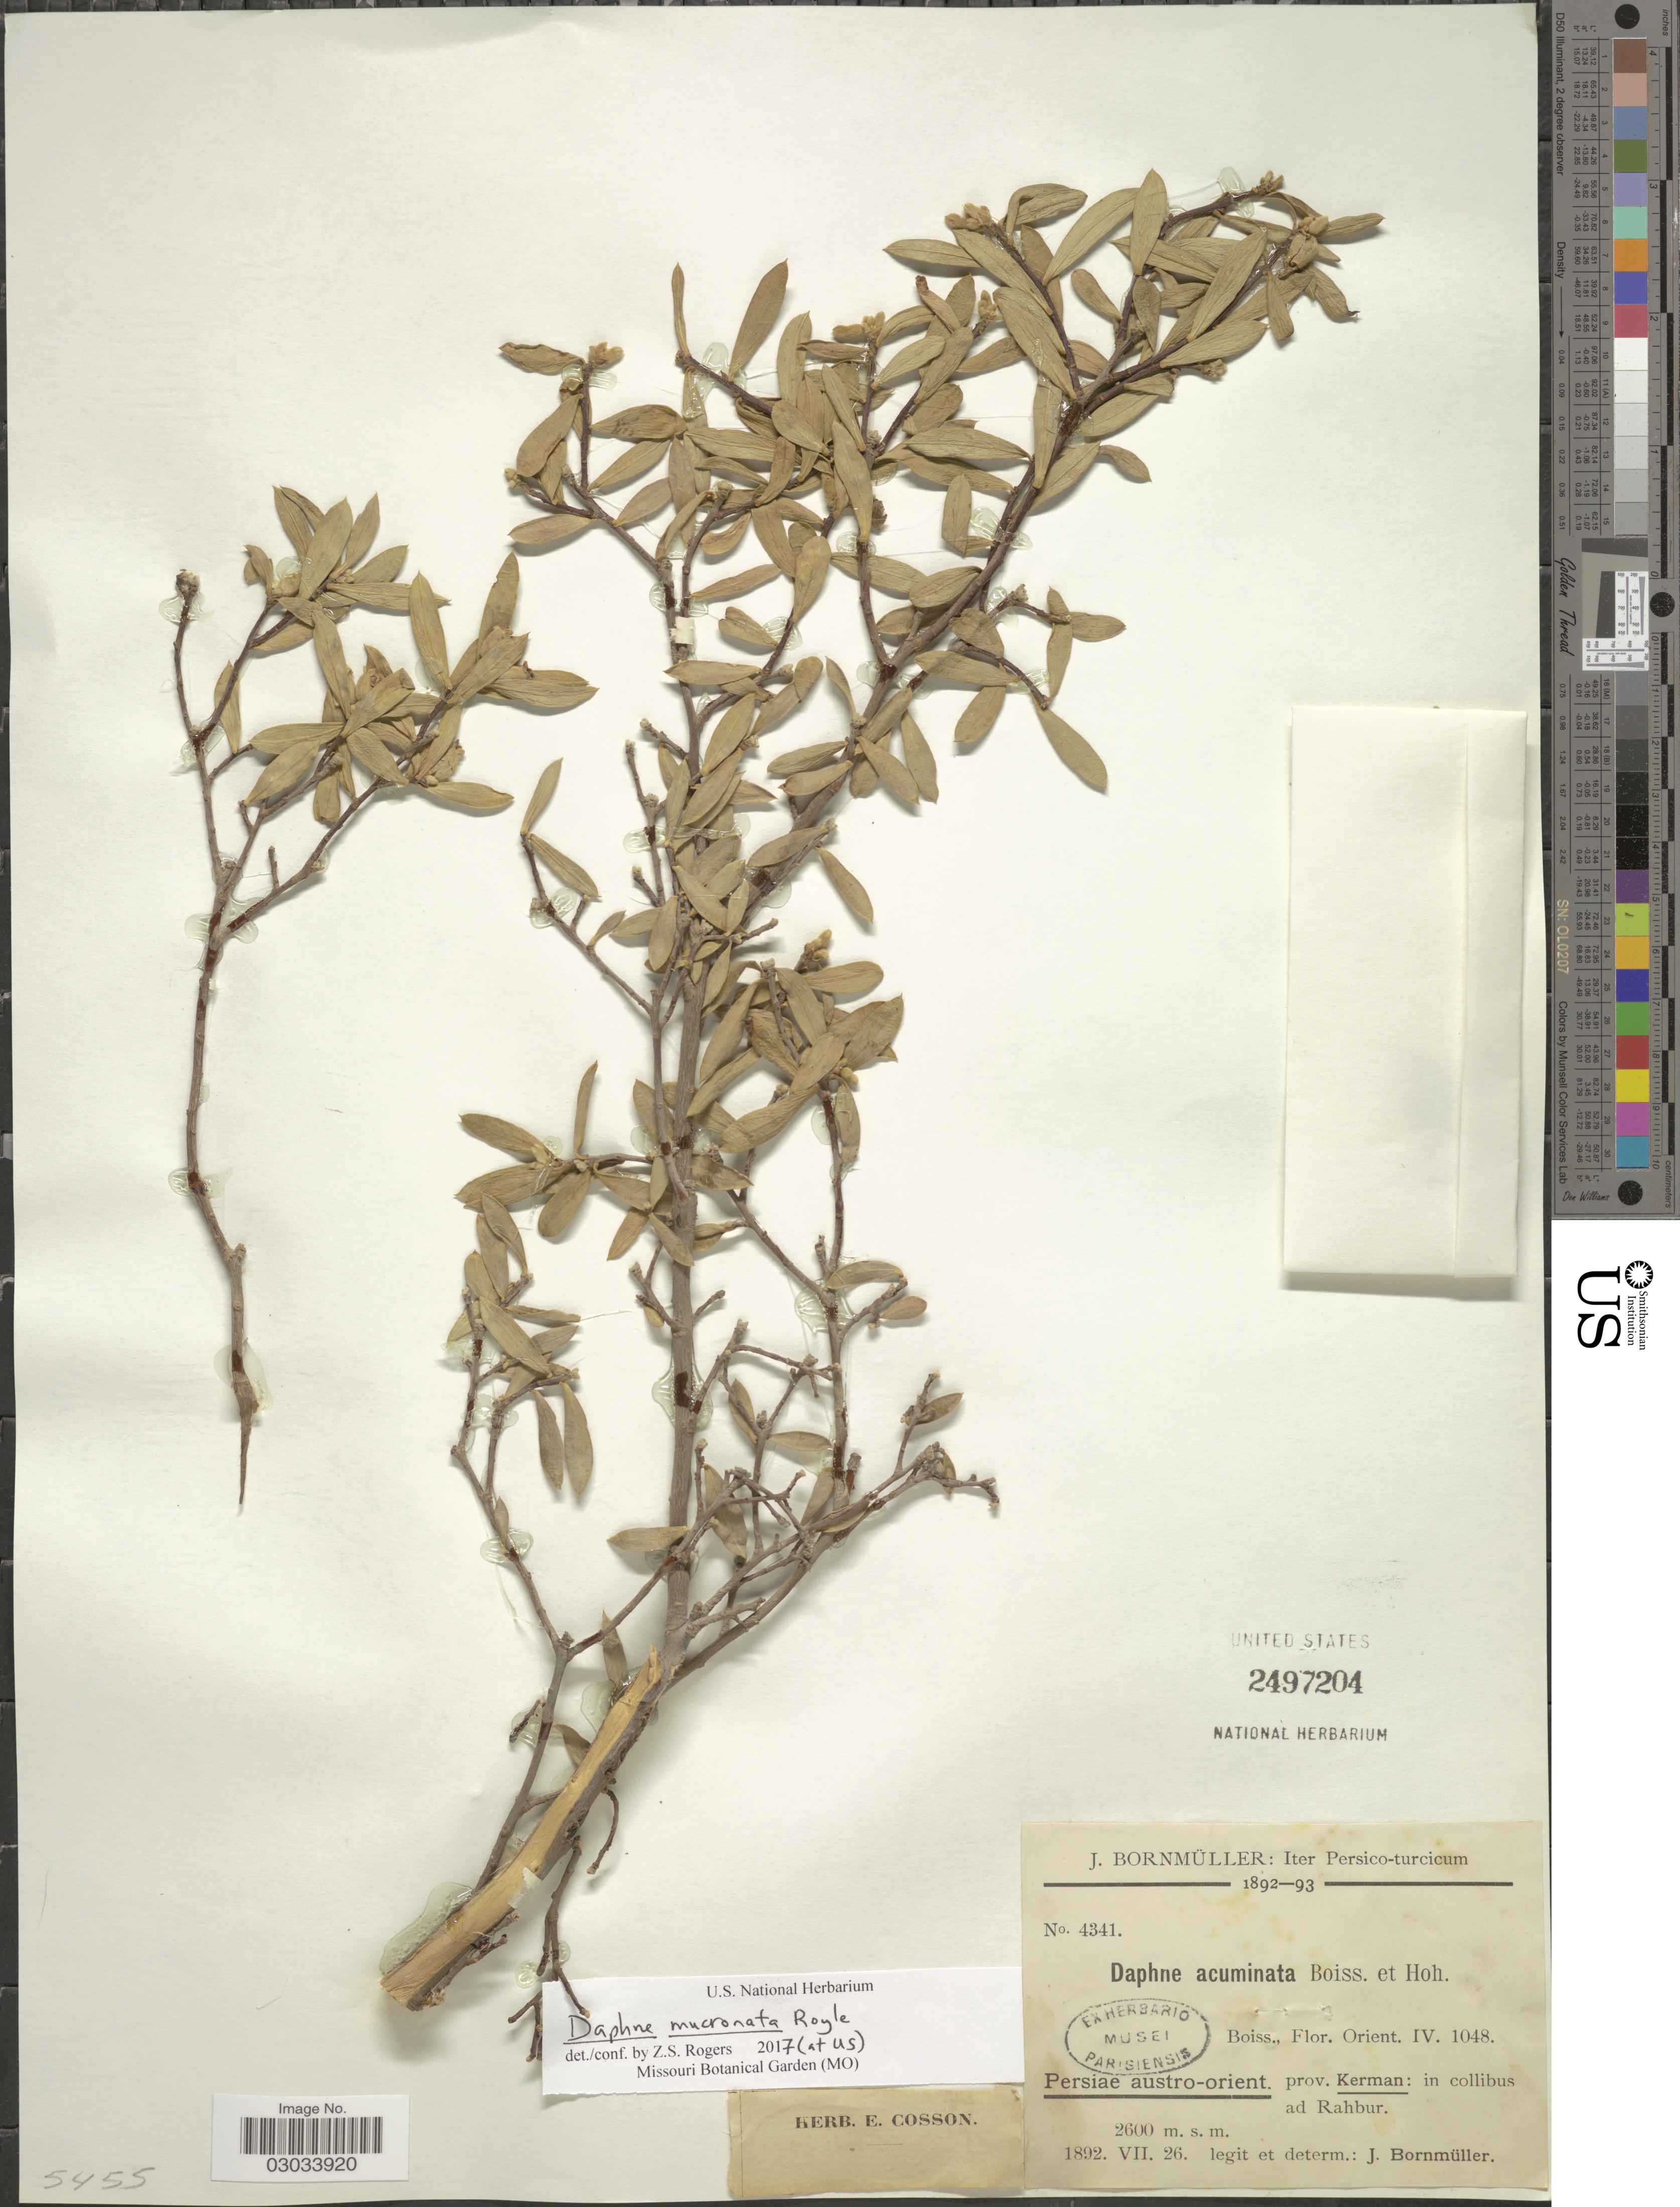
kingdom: Plantae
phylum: Tracheophyta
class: Magnoliopsida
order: Malvales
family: Thymelaeaceae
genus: Daphne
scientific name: Daphne mucronata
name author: Royle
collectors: J. Bornmüller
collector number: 4341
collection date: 1892-07-26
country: Iran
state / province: Kerman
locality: Persiae austro-orient. Prov. Kerman: in collibus ad Rahbur.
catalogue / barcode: US 2497204